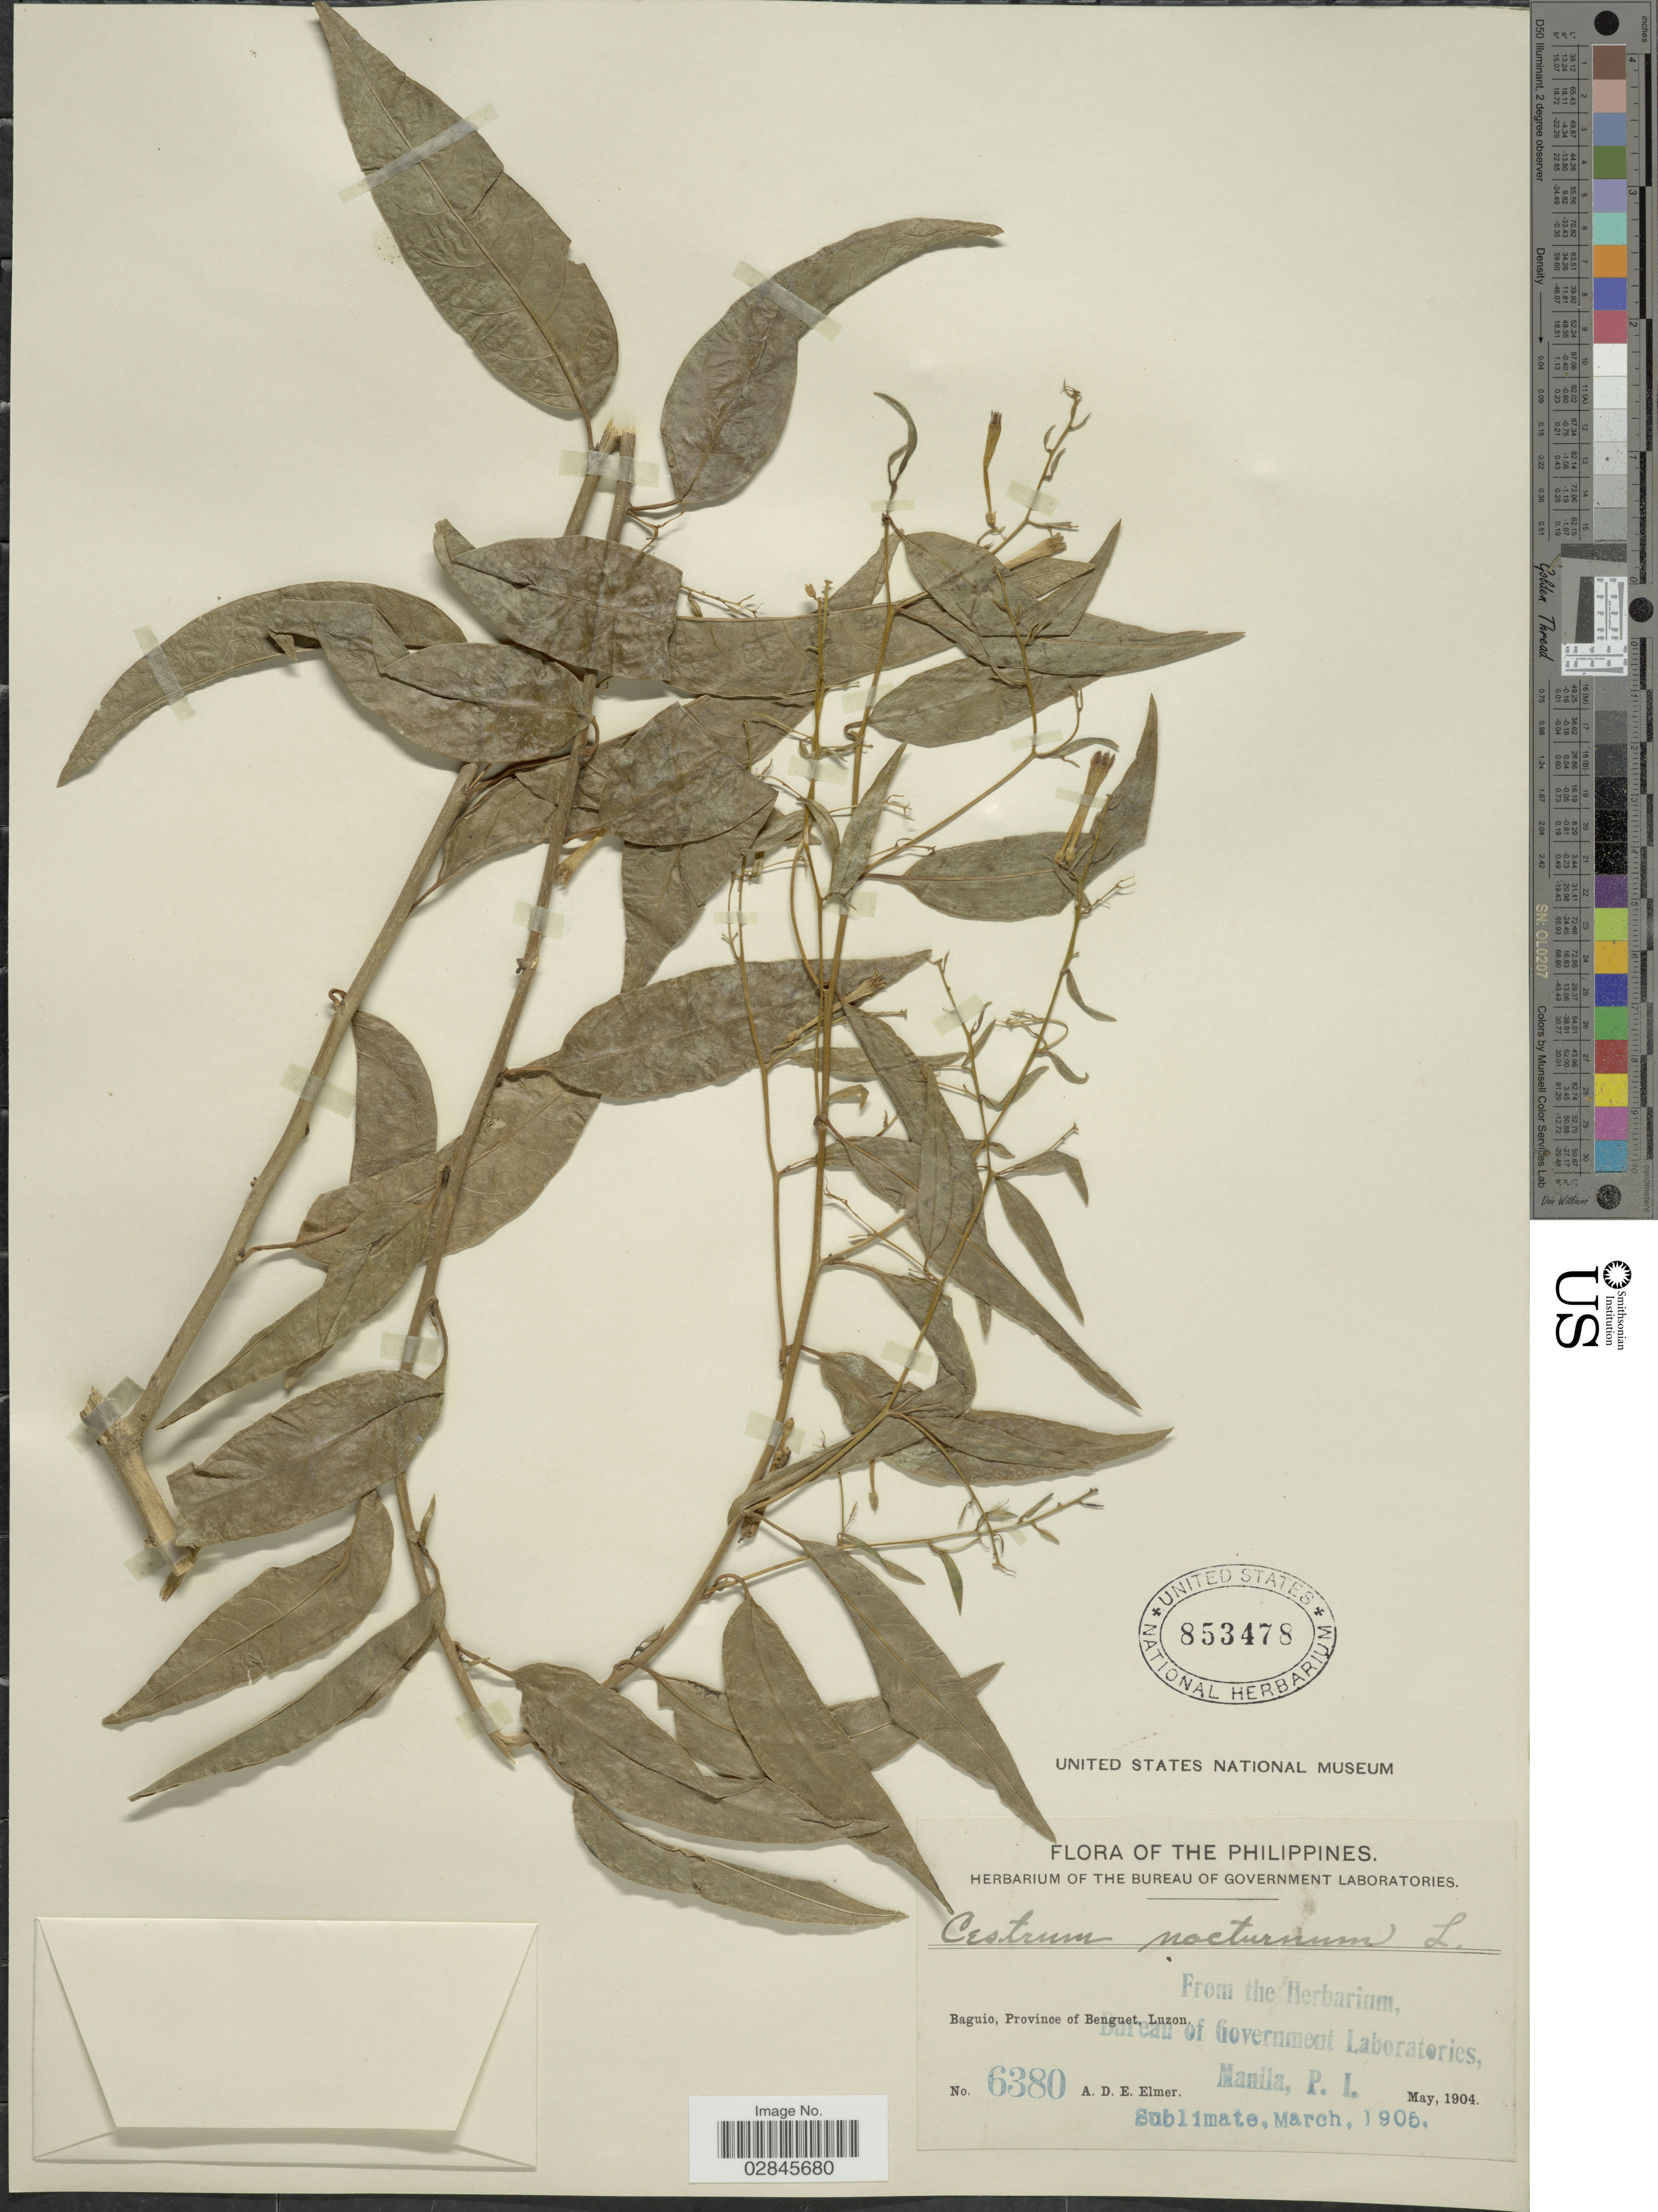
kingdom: Plantae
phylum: Tracheophyta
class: Magnoliopsida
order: Solanales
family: Solanaceae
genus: Cestrum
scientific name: Cestrum nocturnum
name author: L.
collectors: A. D. E. Elmer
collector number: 6380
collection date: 1904-05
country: Philippines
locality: Baguio, Province of Benguet, Luzon.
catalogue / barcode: US 853478